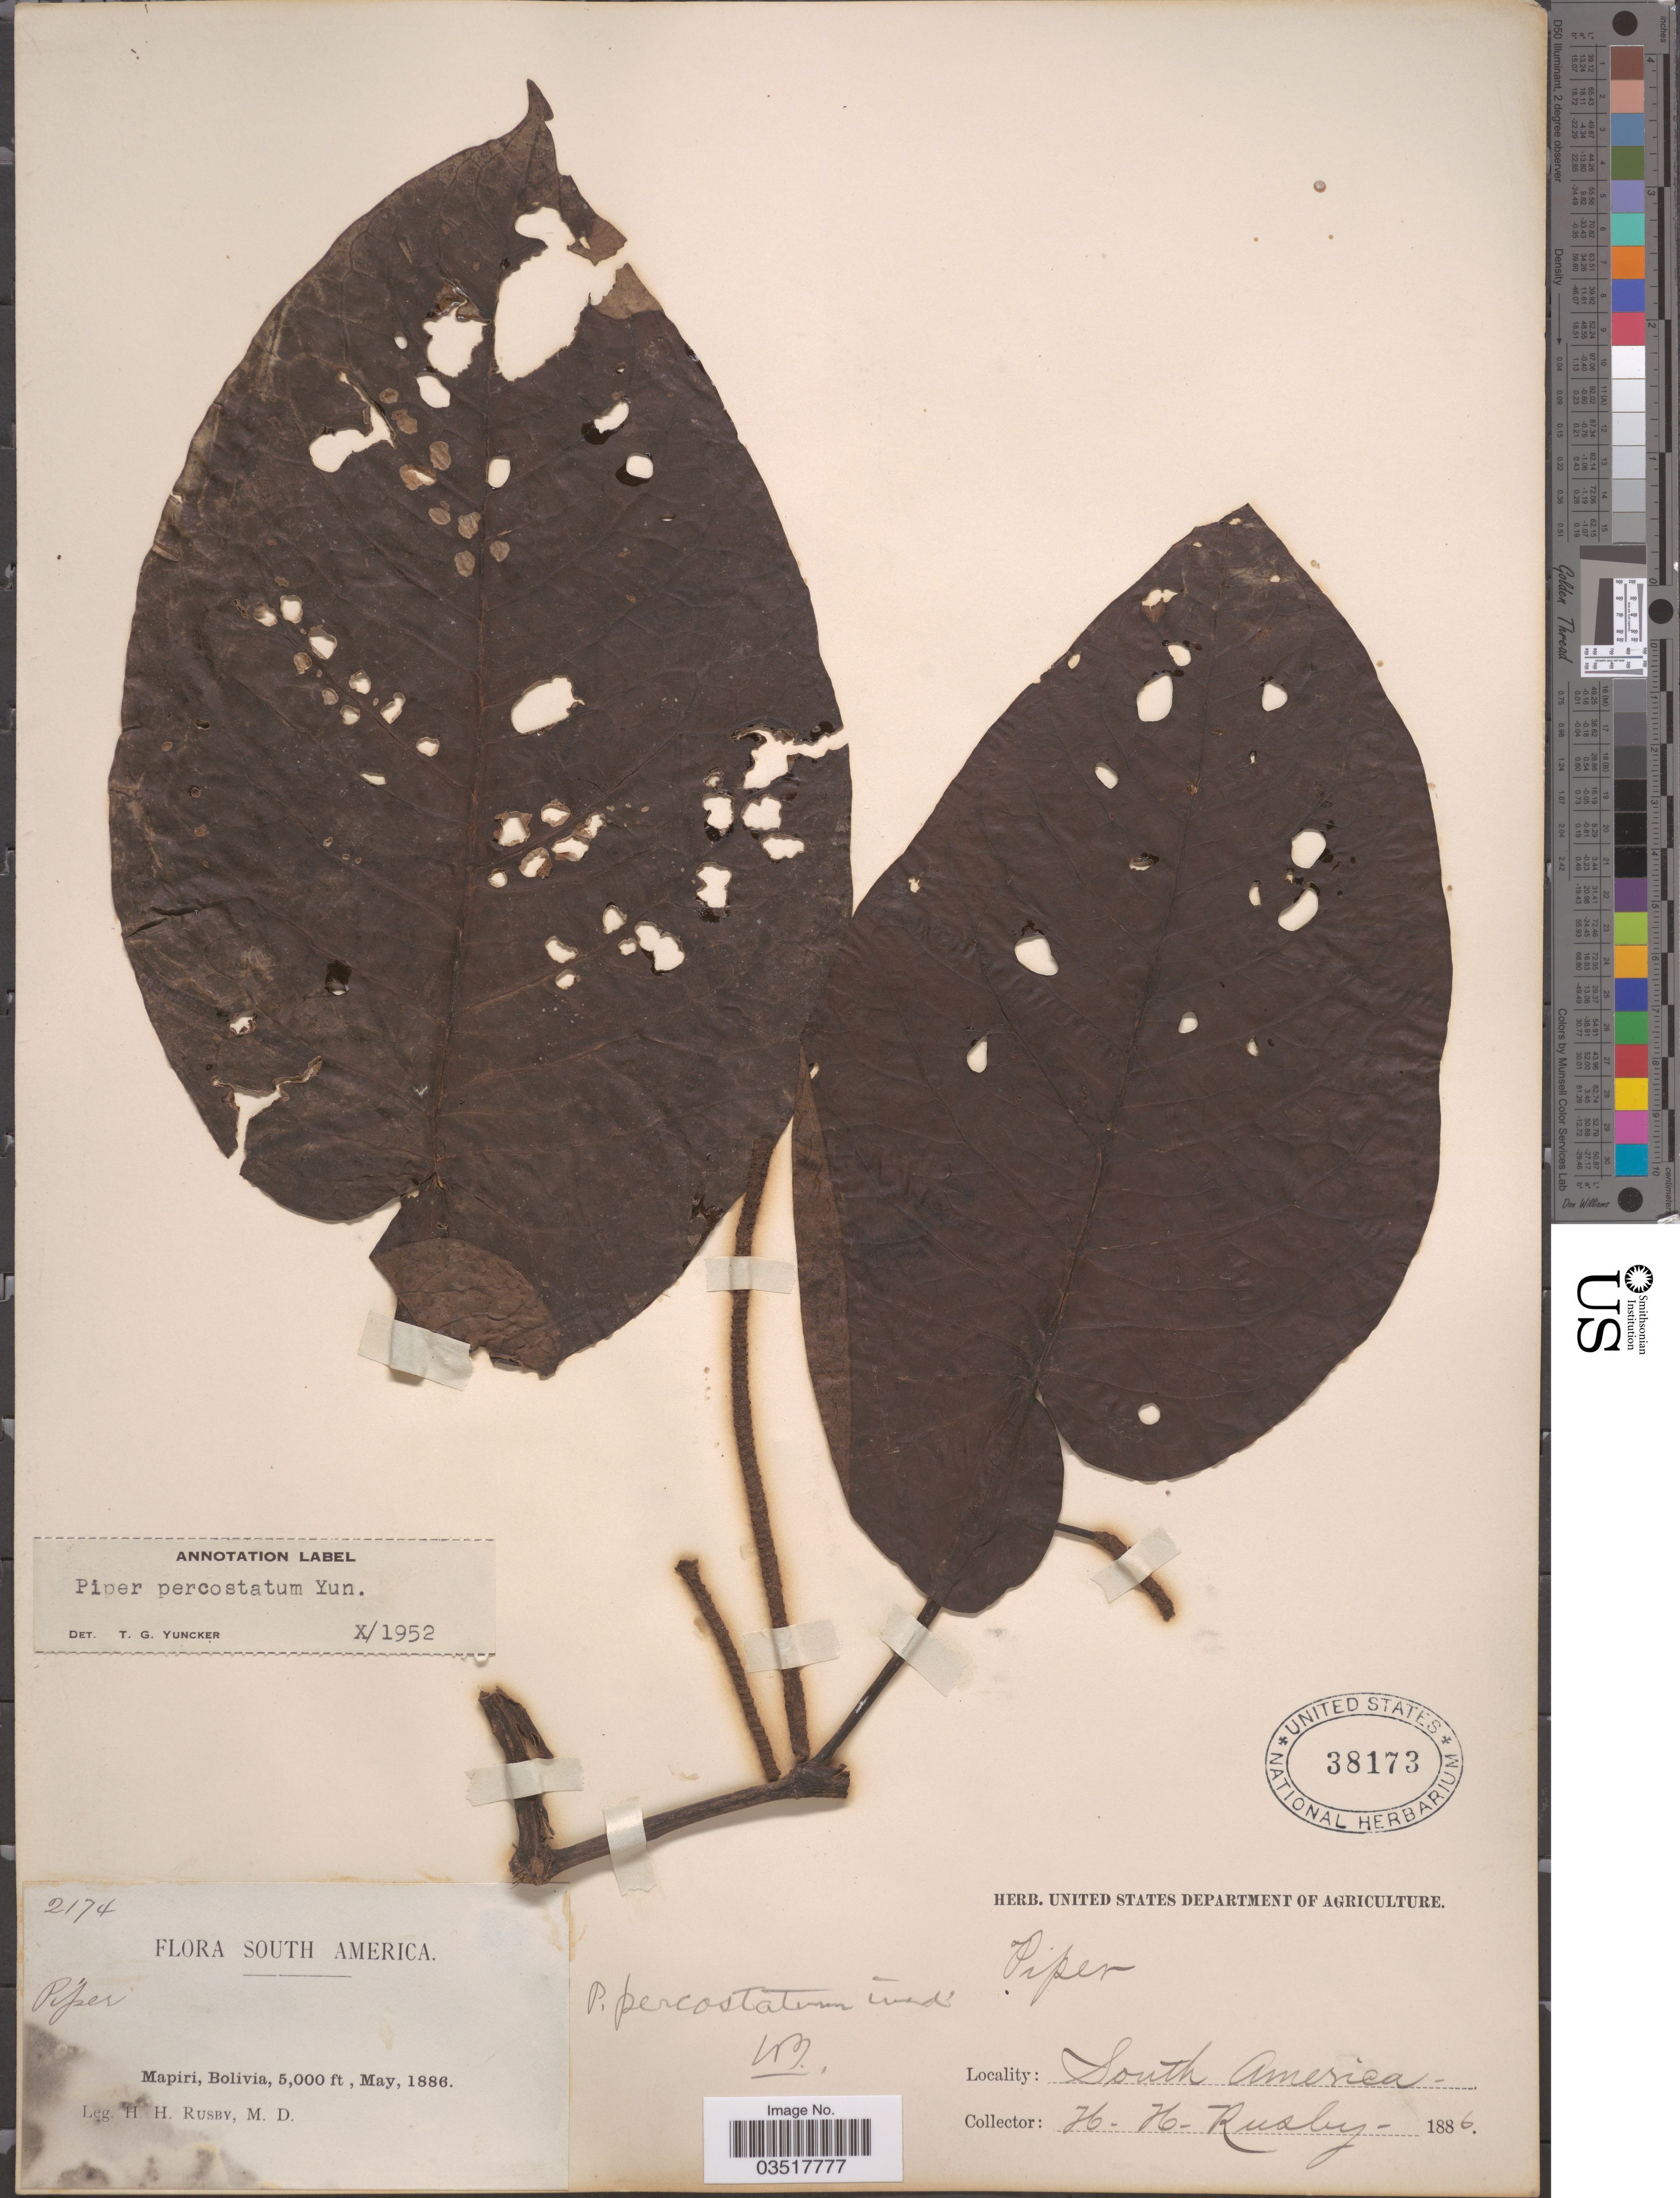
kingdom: Plantae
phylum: Tracheophyta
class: Magnoliopsida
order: Piperales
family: Piperaceae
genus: Piper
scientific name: Piper percostatum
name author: Yunck.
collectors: H. H. Rusby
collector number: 2174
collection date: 1886-08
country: Bolivia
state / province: La Páz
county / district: Larecaja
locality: Mapiri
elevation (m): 1524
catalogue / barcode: US 38173